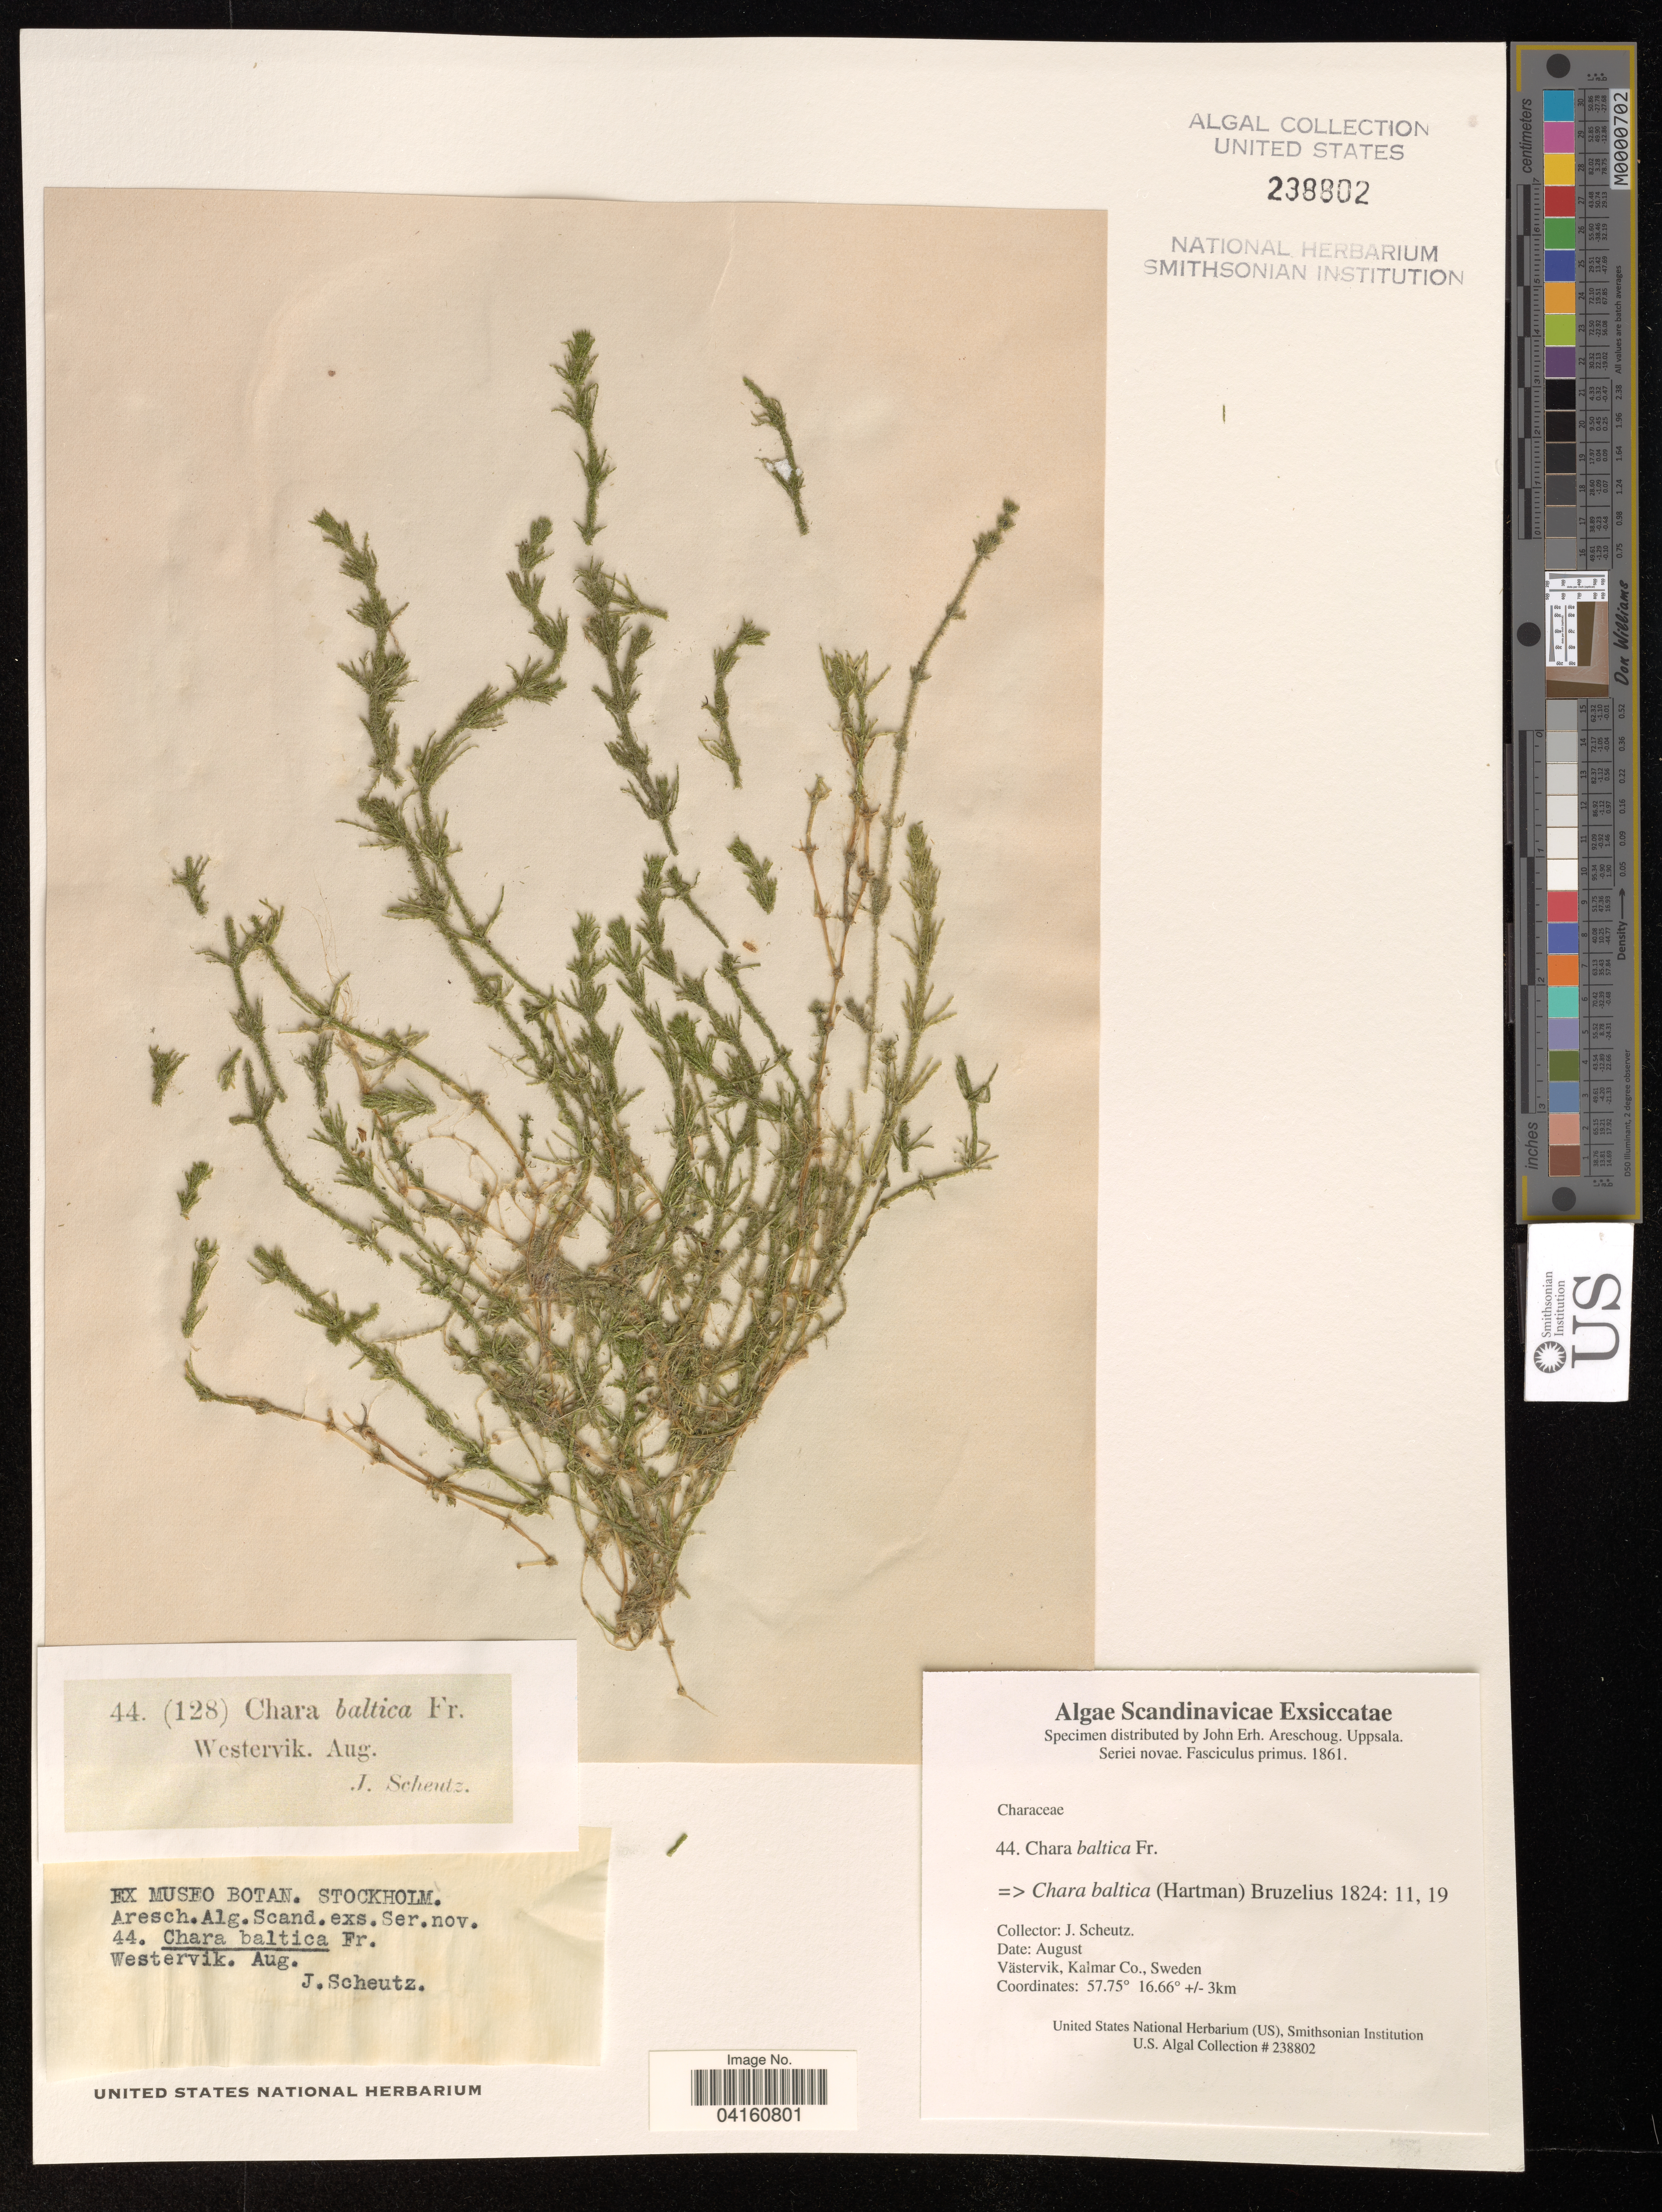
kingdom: Plantae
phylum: Charophyta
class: Charophyceae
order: Charales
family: Characeae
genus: Chara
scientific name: Chara baltica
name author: (Hartm.) Bruzelius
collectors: J. Scheutz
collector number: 44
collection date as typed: August 1861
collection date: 1861-08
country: Sweden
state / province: Kalmar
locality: Vastervik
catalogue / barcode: US 238802